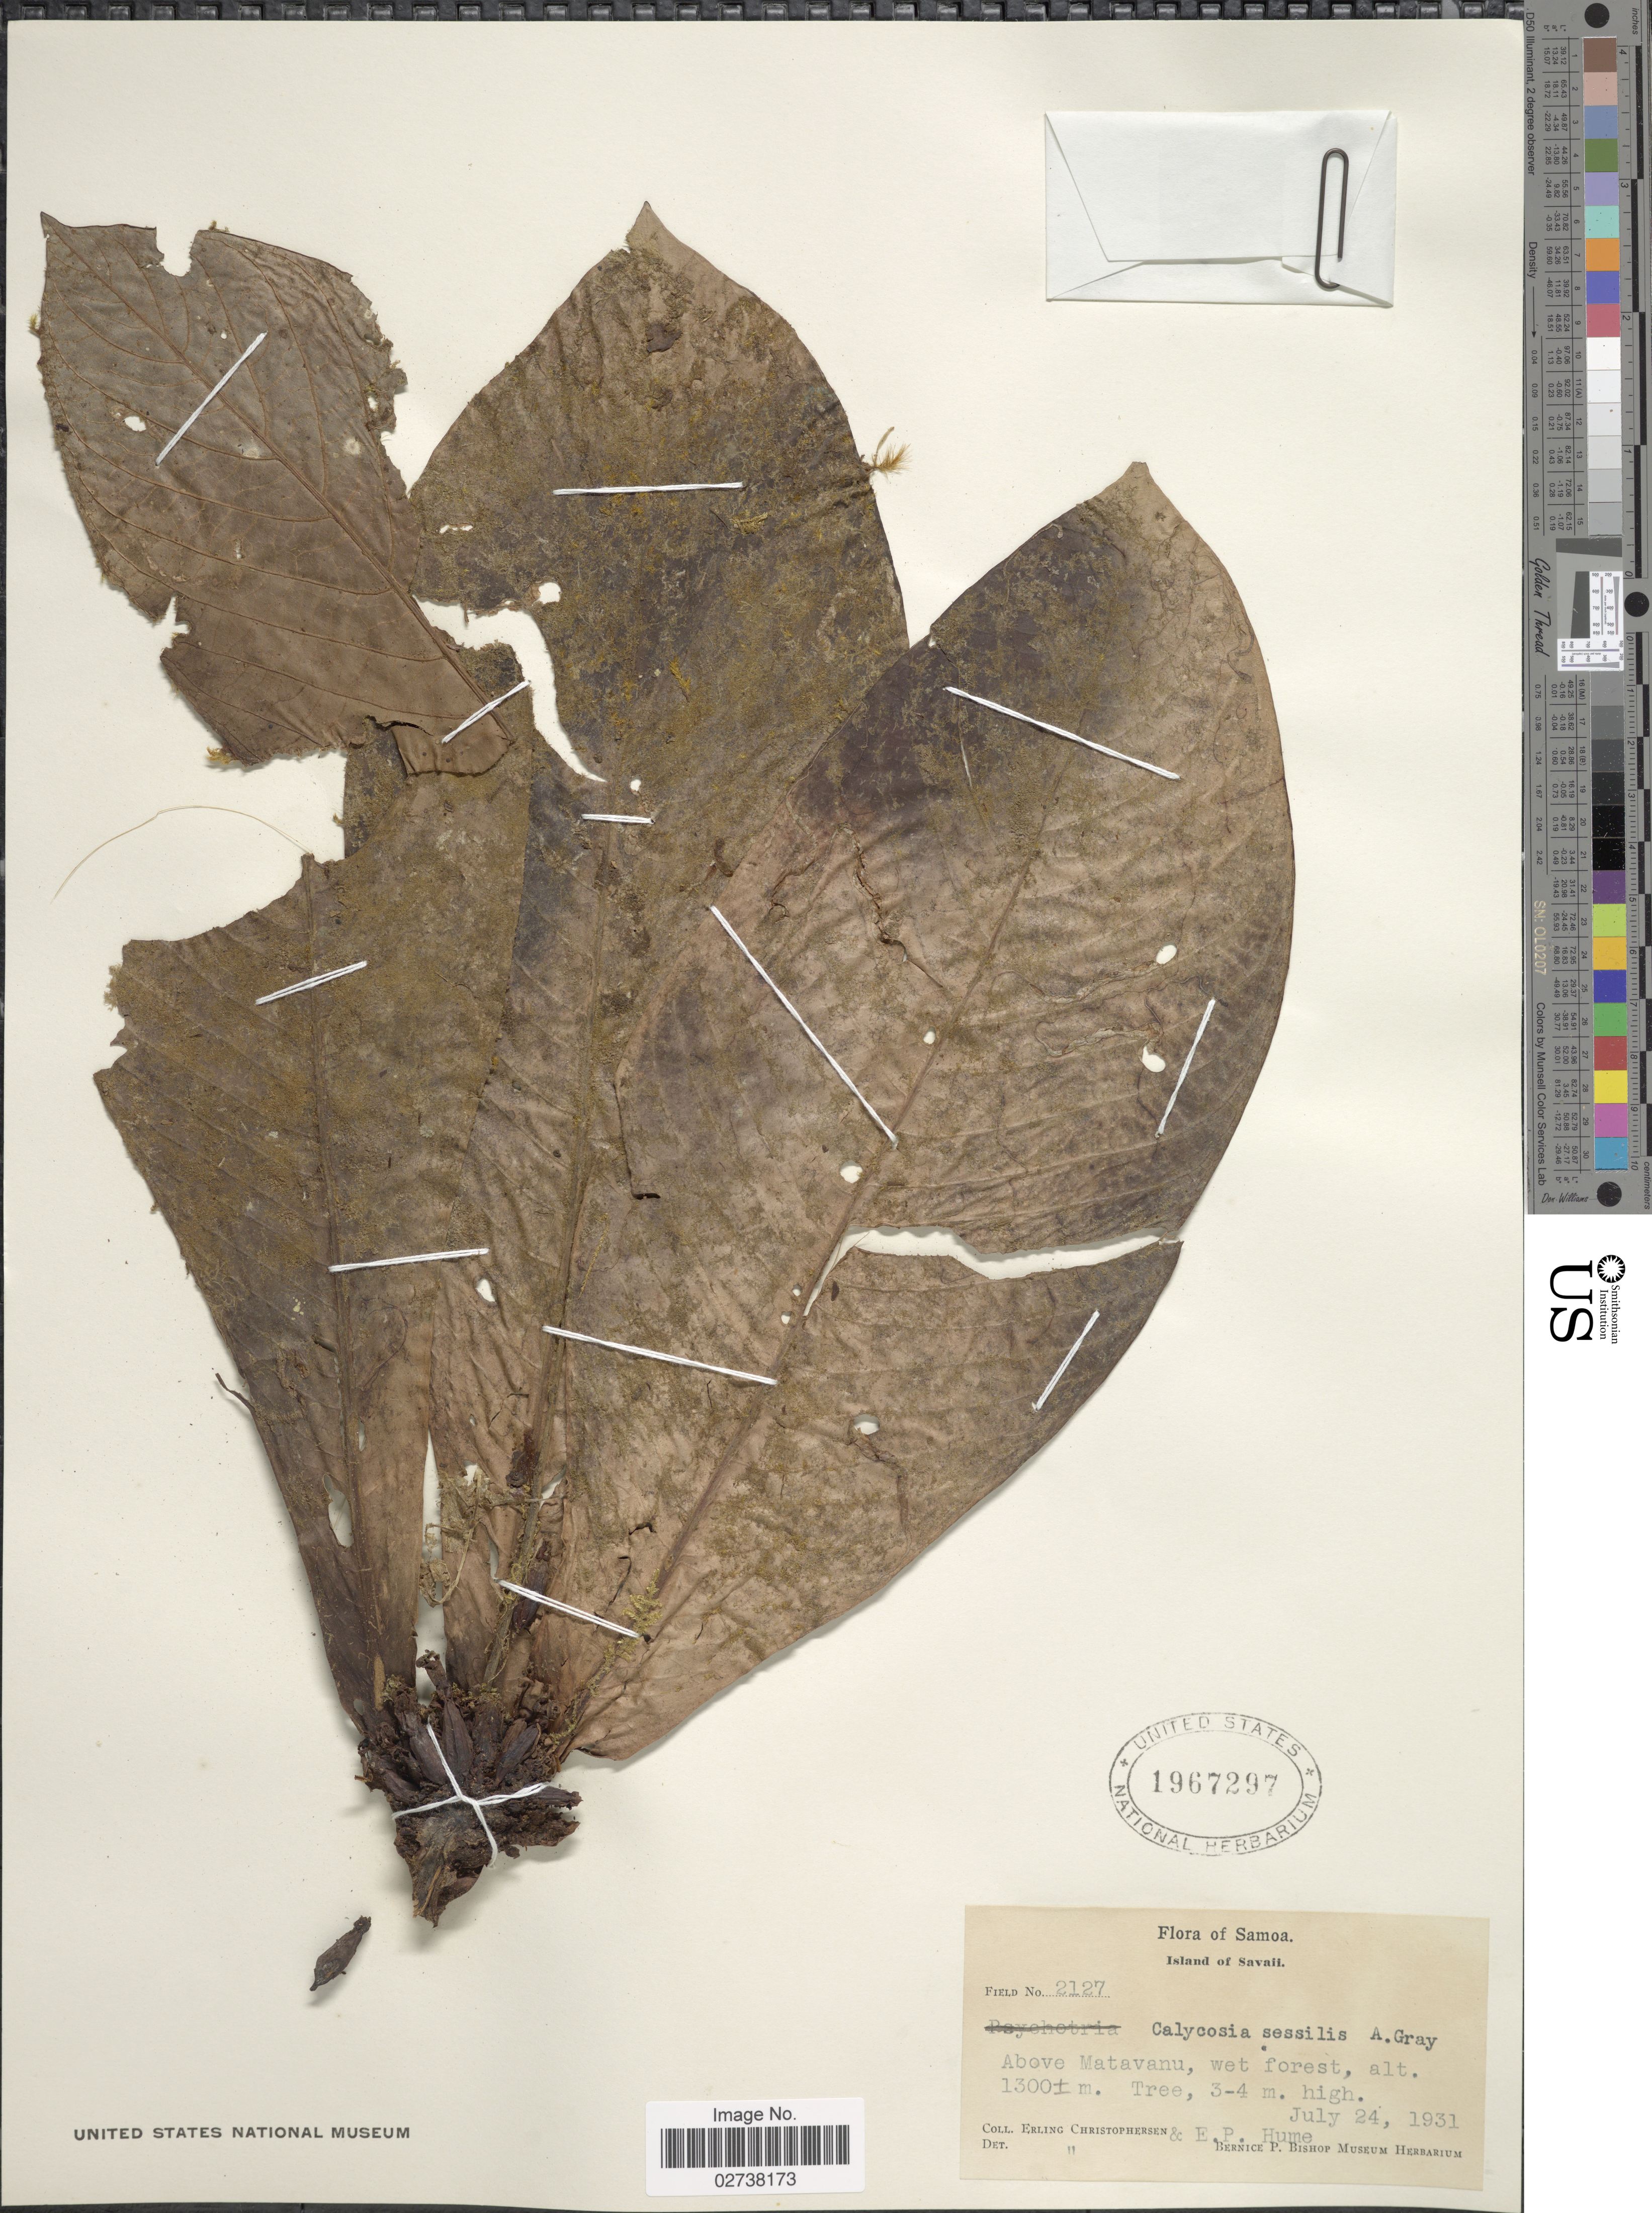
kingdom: Plantae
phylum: Tracheophyta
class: Magnoliopsida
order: Gentianales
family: Rubiaceae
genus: Calycosia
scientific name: Calycosia sessilis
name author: A. Gray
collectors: E. Christopherson & E. P. Hume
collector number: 2127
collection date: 1931-07-24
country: Samoa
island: Savai'i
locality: Samoa, Island of Savaii, above Matavanu, wet forest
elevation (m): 1300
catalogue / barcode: US 1967297